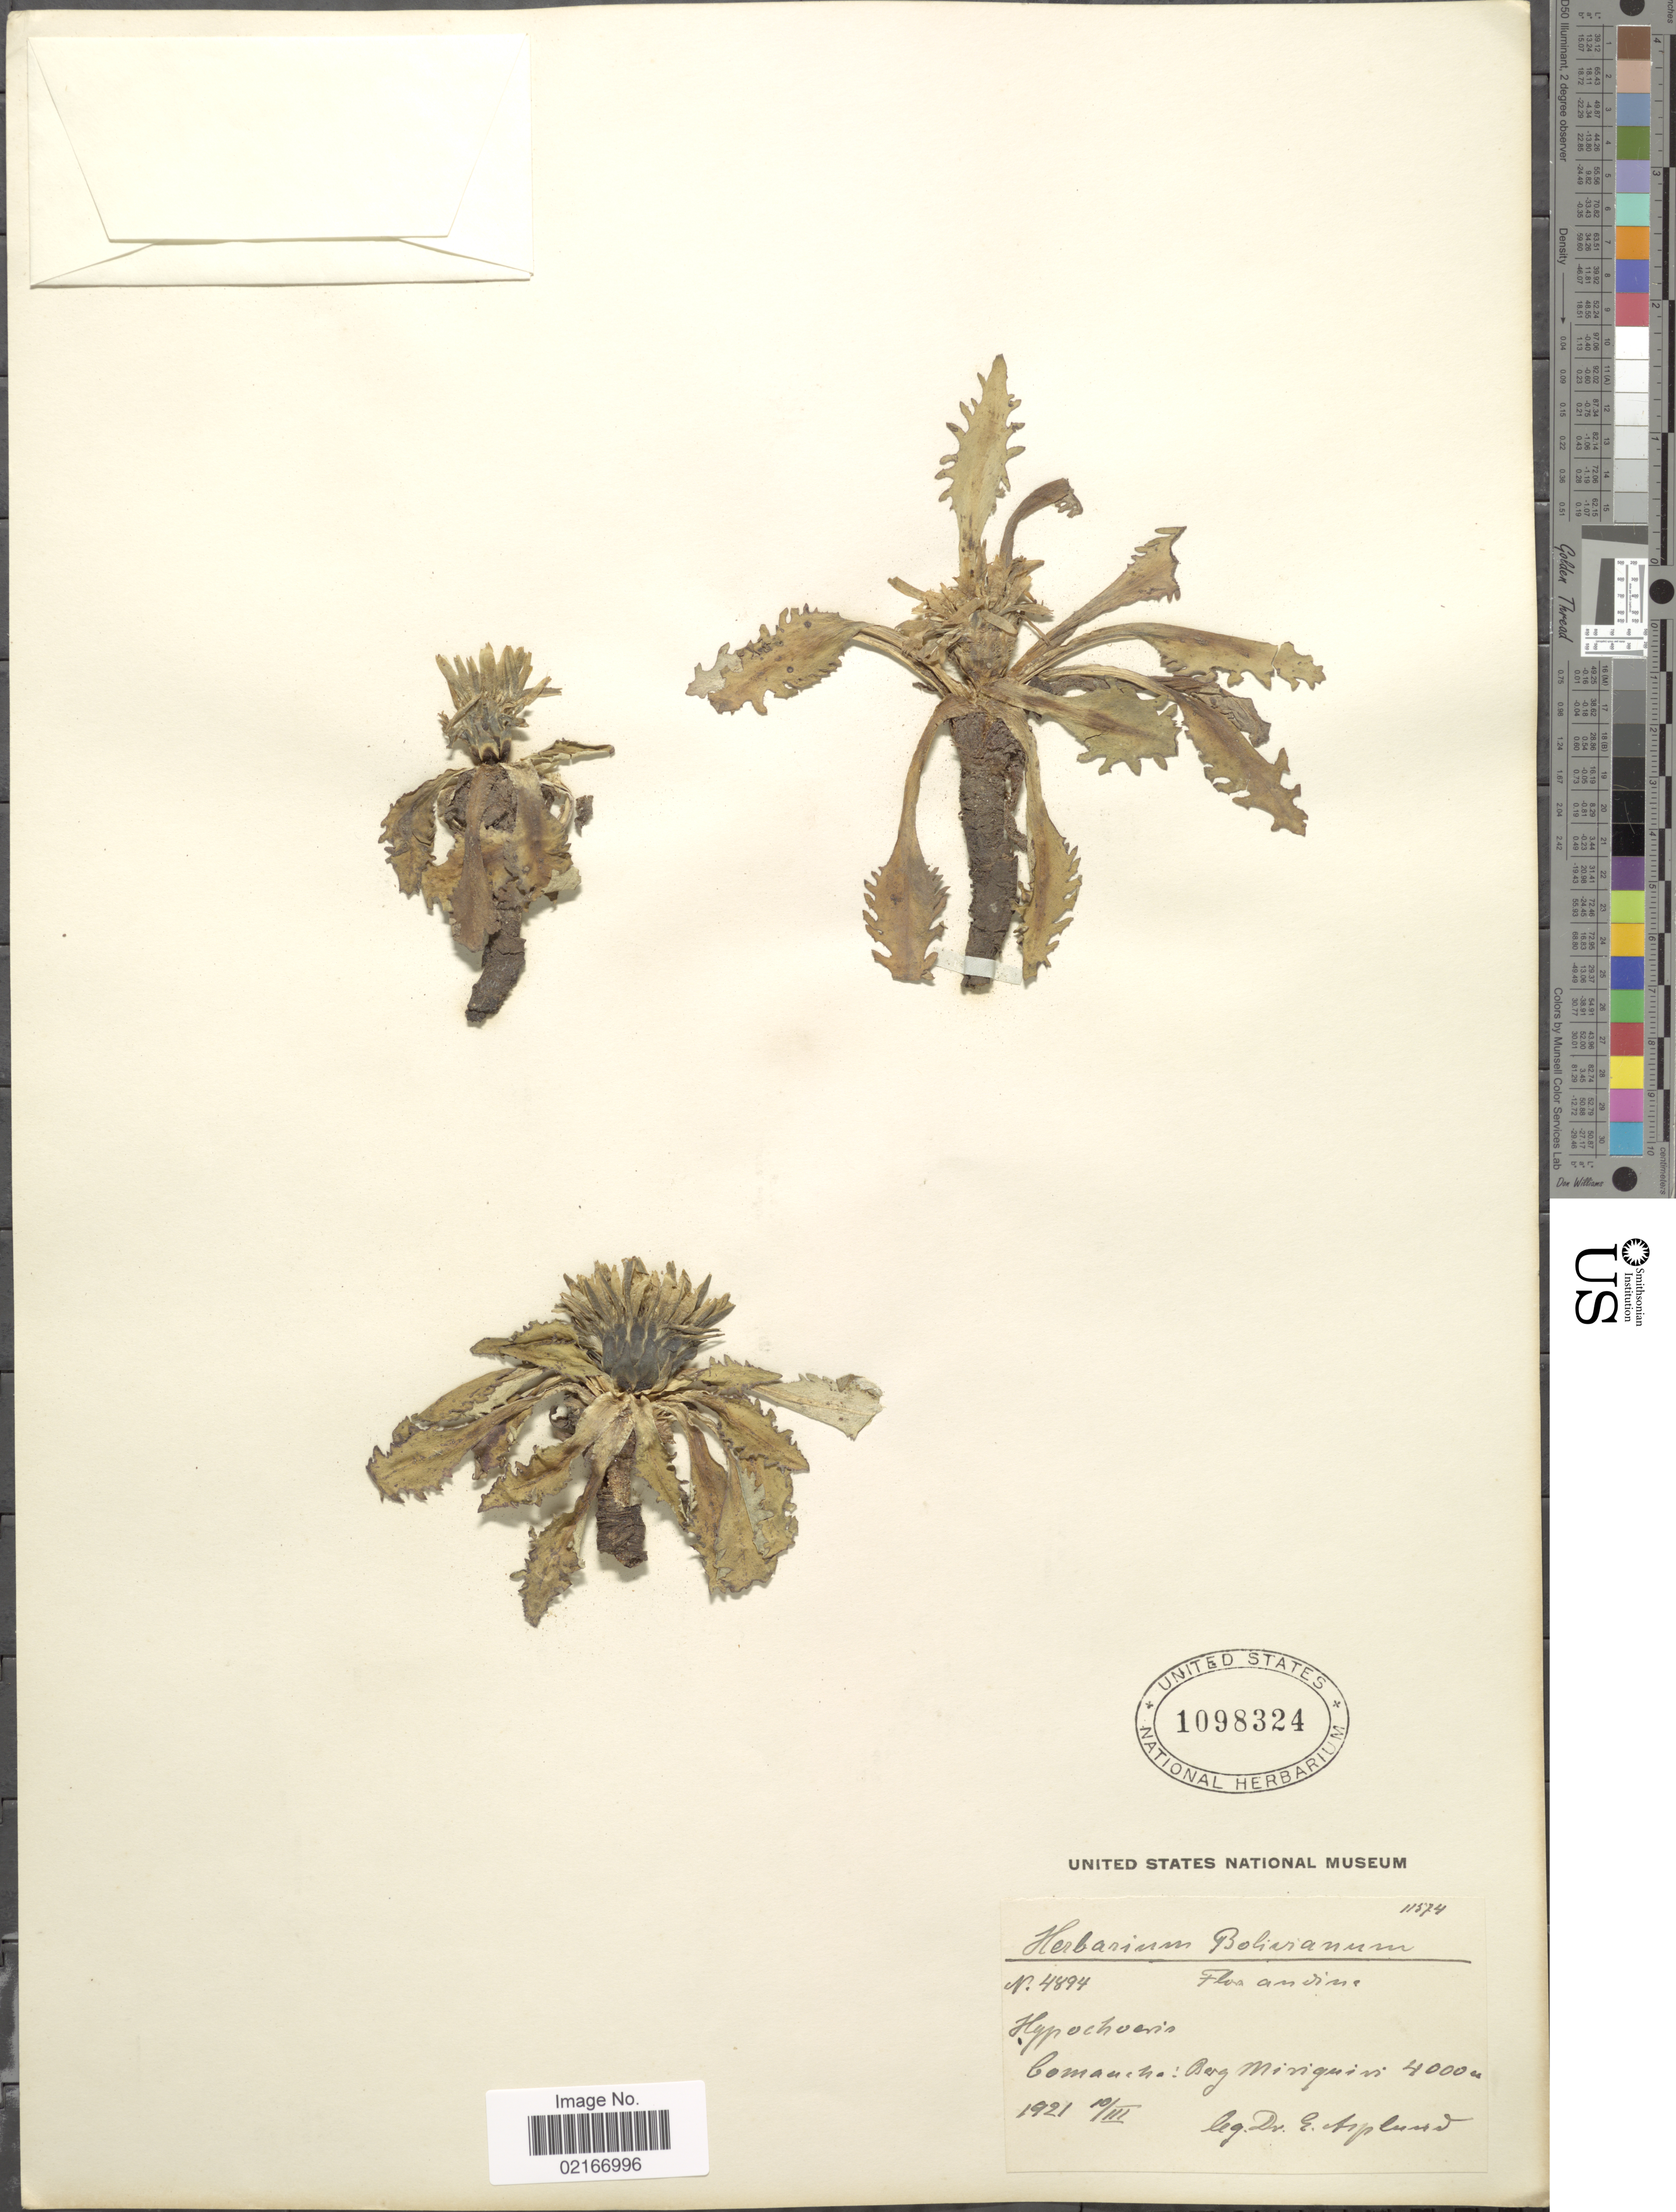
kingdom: Plantae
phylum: Tracheophyta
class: Magnoliopsida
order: Asterales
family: Asteraceae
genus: Hypochaeris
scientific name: Hypochaeris sp.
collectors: E. Asplund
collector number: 4894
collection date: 1921-03-10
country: Bolivia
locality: Comach: Berg Manquiri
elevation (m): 4000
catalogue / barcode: US 1098324